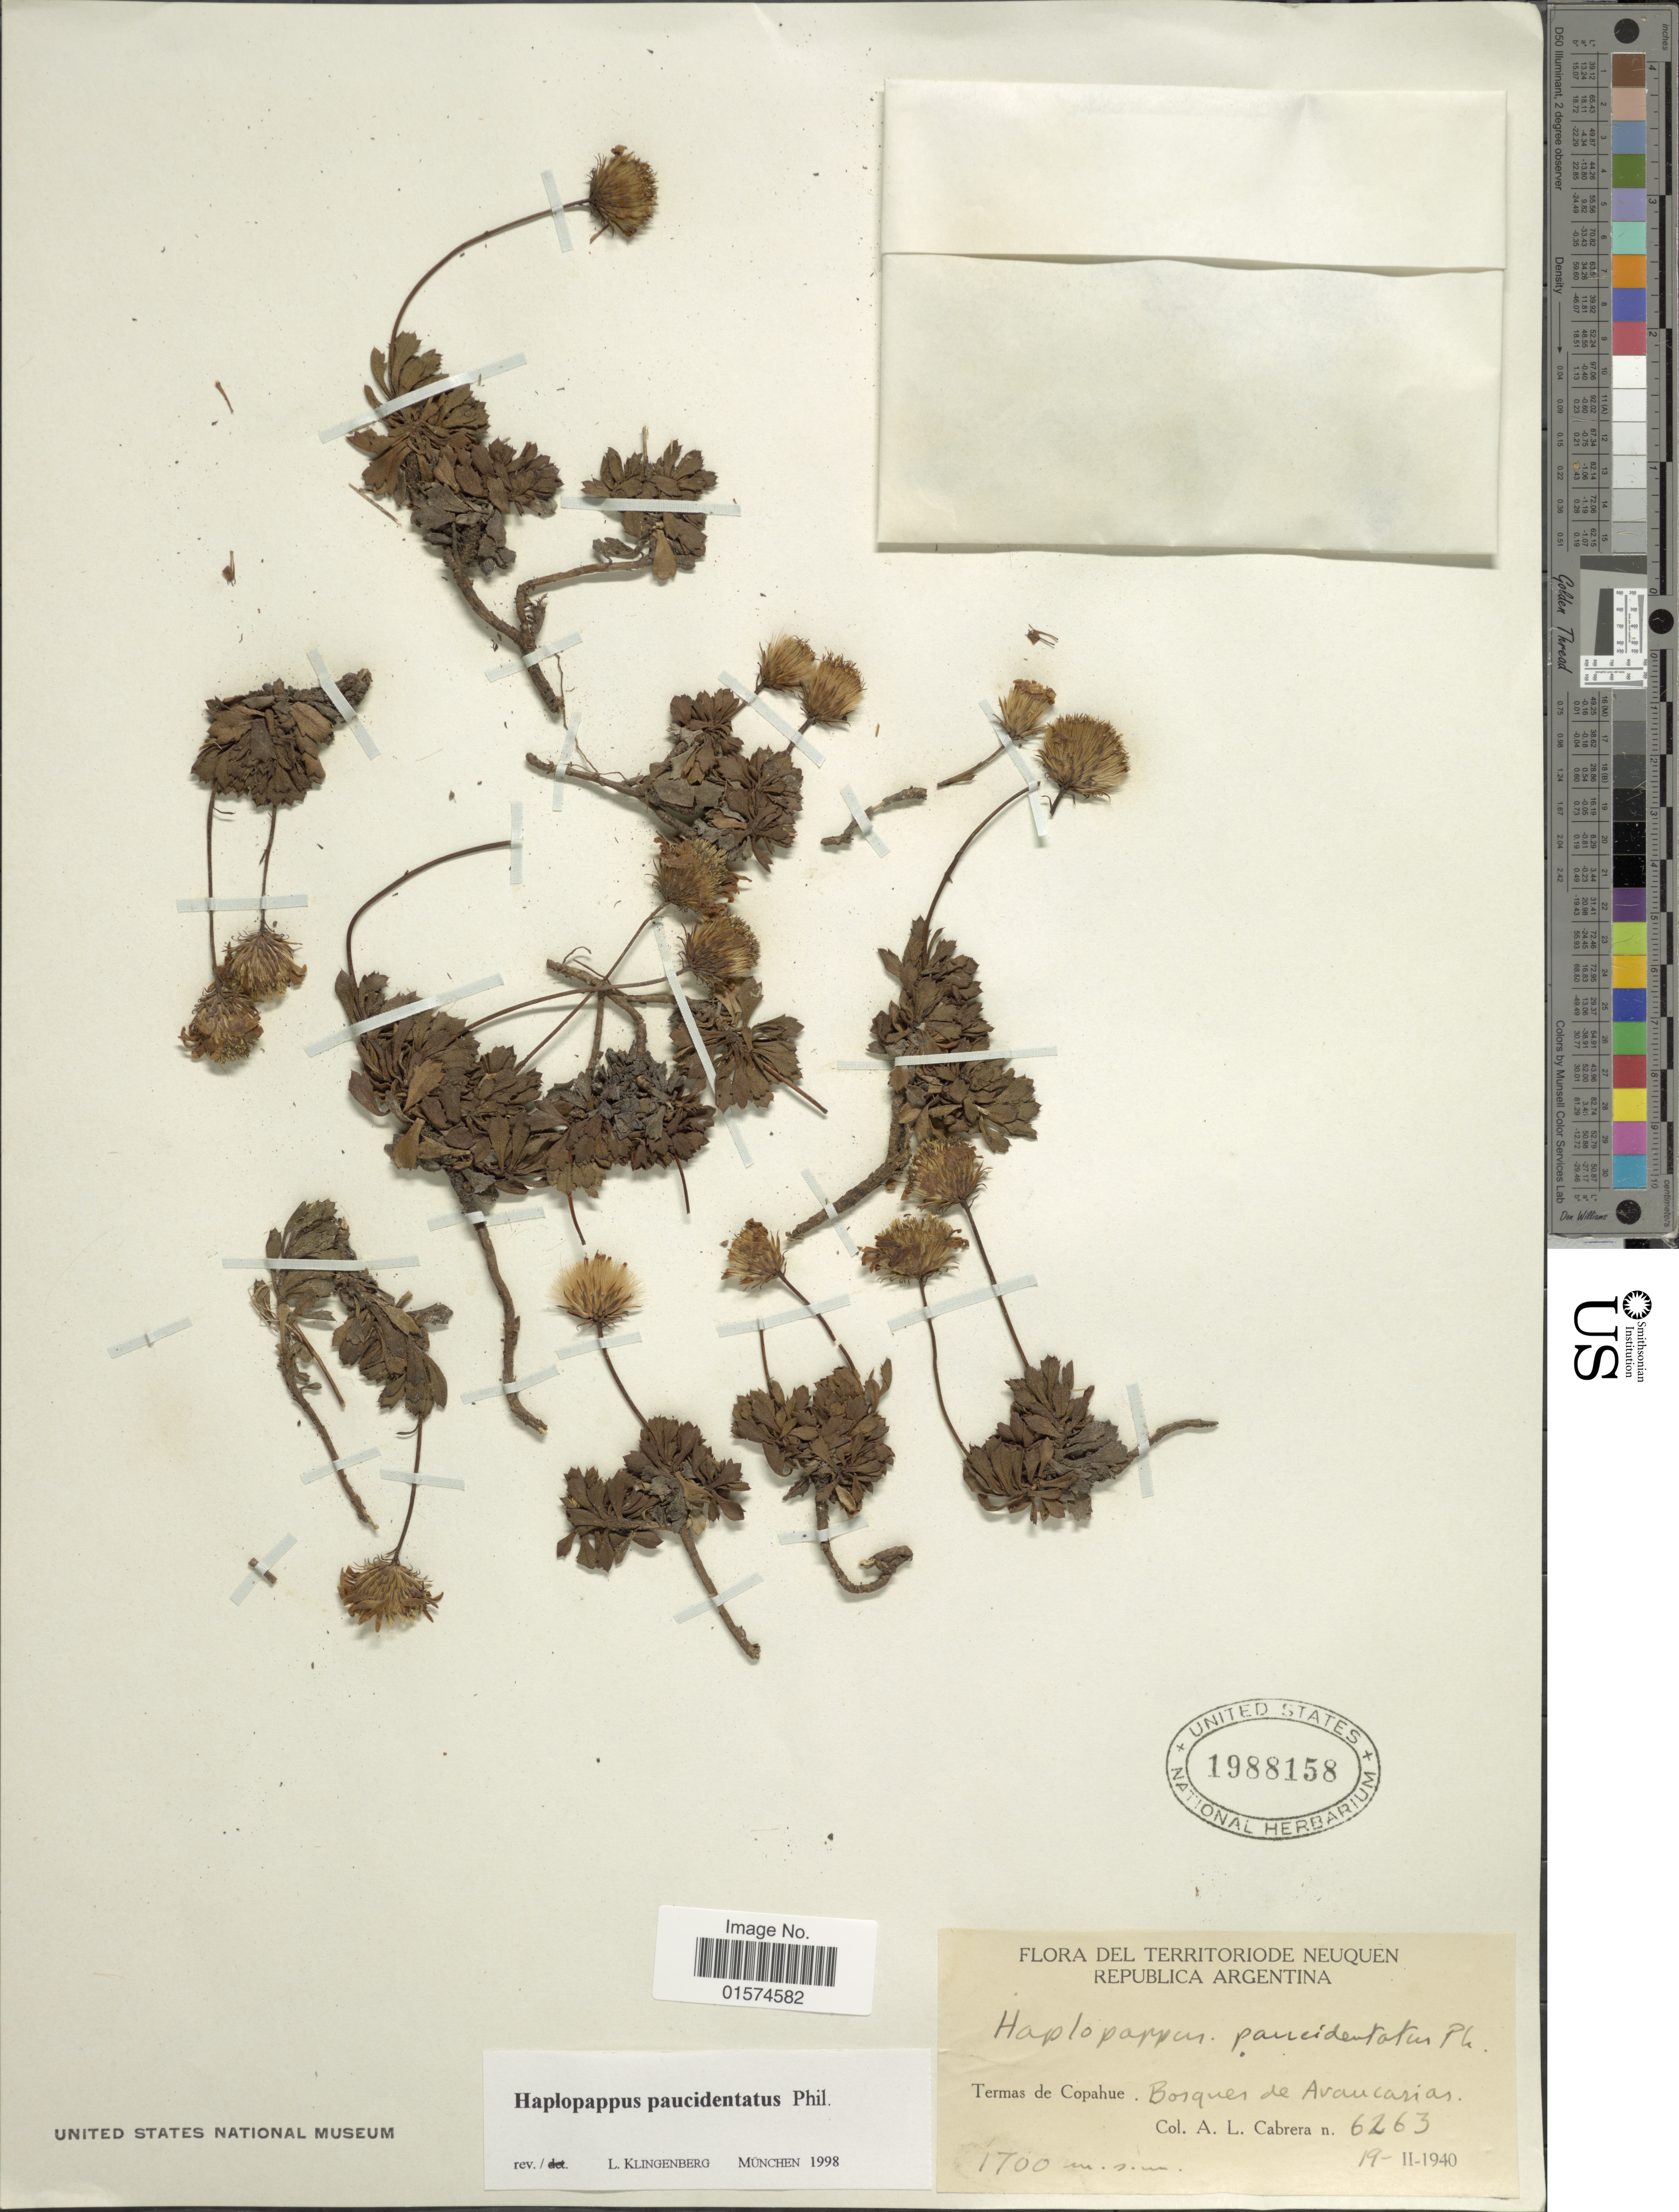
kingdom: Plantae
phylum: Tracheophyta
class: Magnoliopsida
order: Asterales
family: Asteraceae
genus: Haplopappus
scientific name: Haplopappus paucidentatus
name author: Phil.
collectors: A. L. Cabrera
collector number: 6263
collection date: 1940-02-19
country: Argentina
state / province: Neuquen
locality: Termas de Copahue, Bosques de Avancarias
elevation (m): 1700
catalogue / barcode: US 1988158